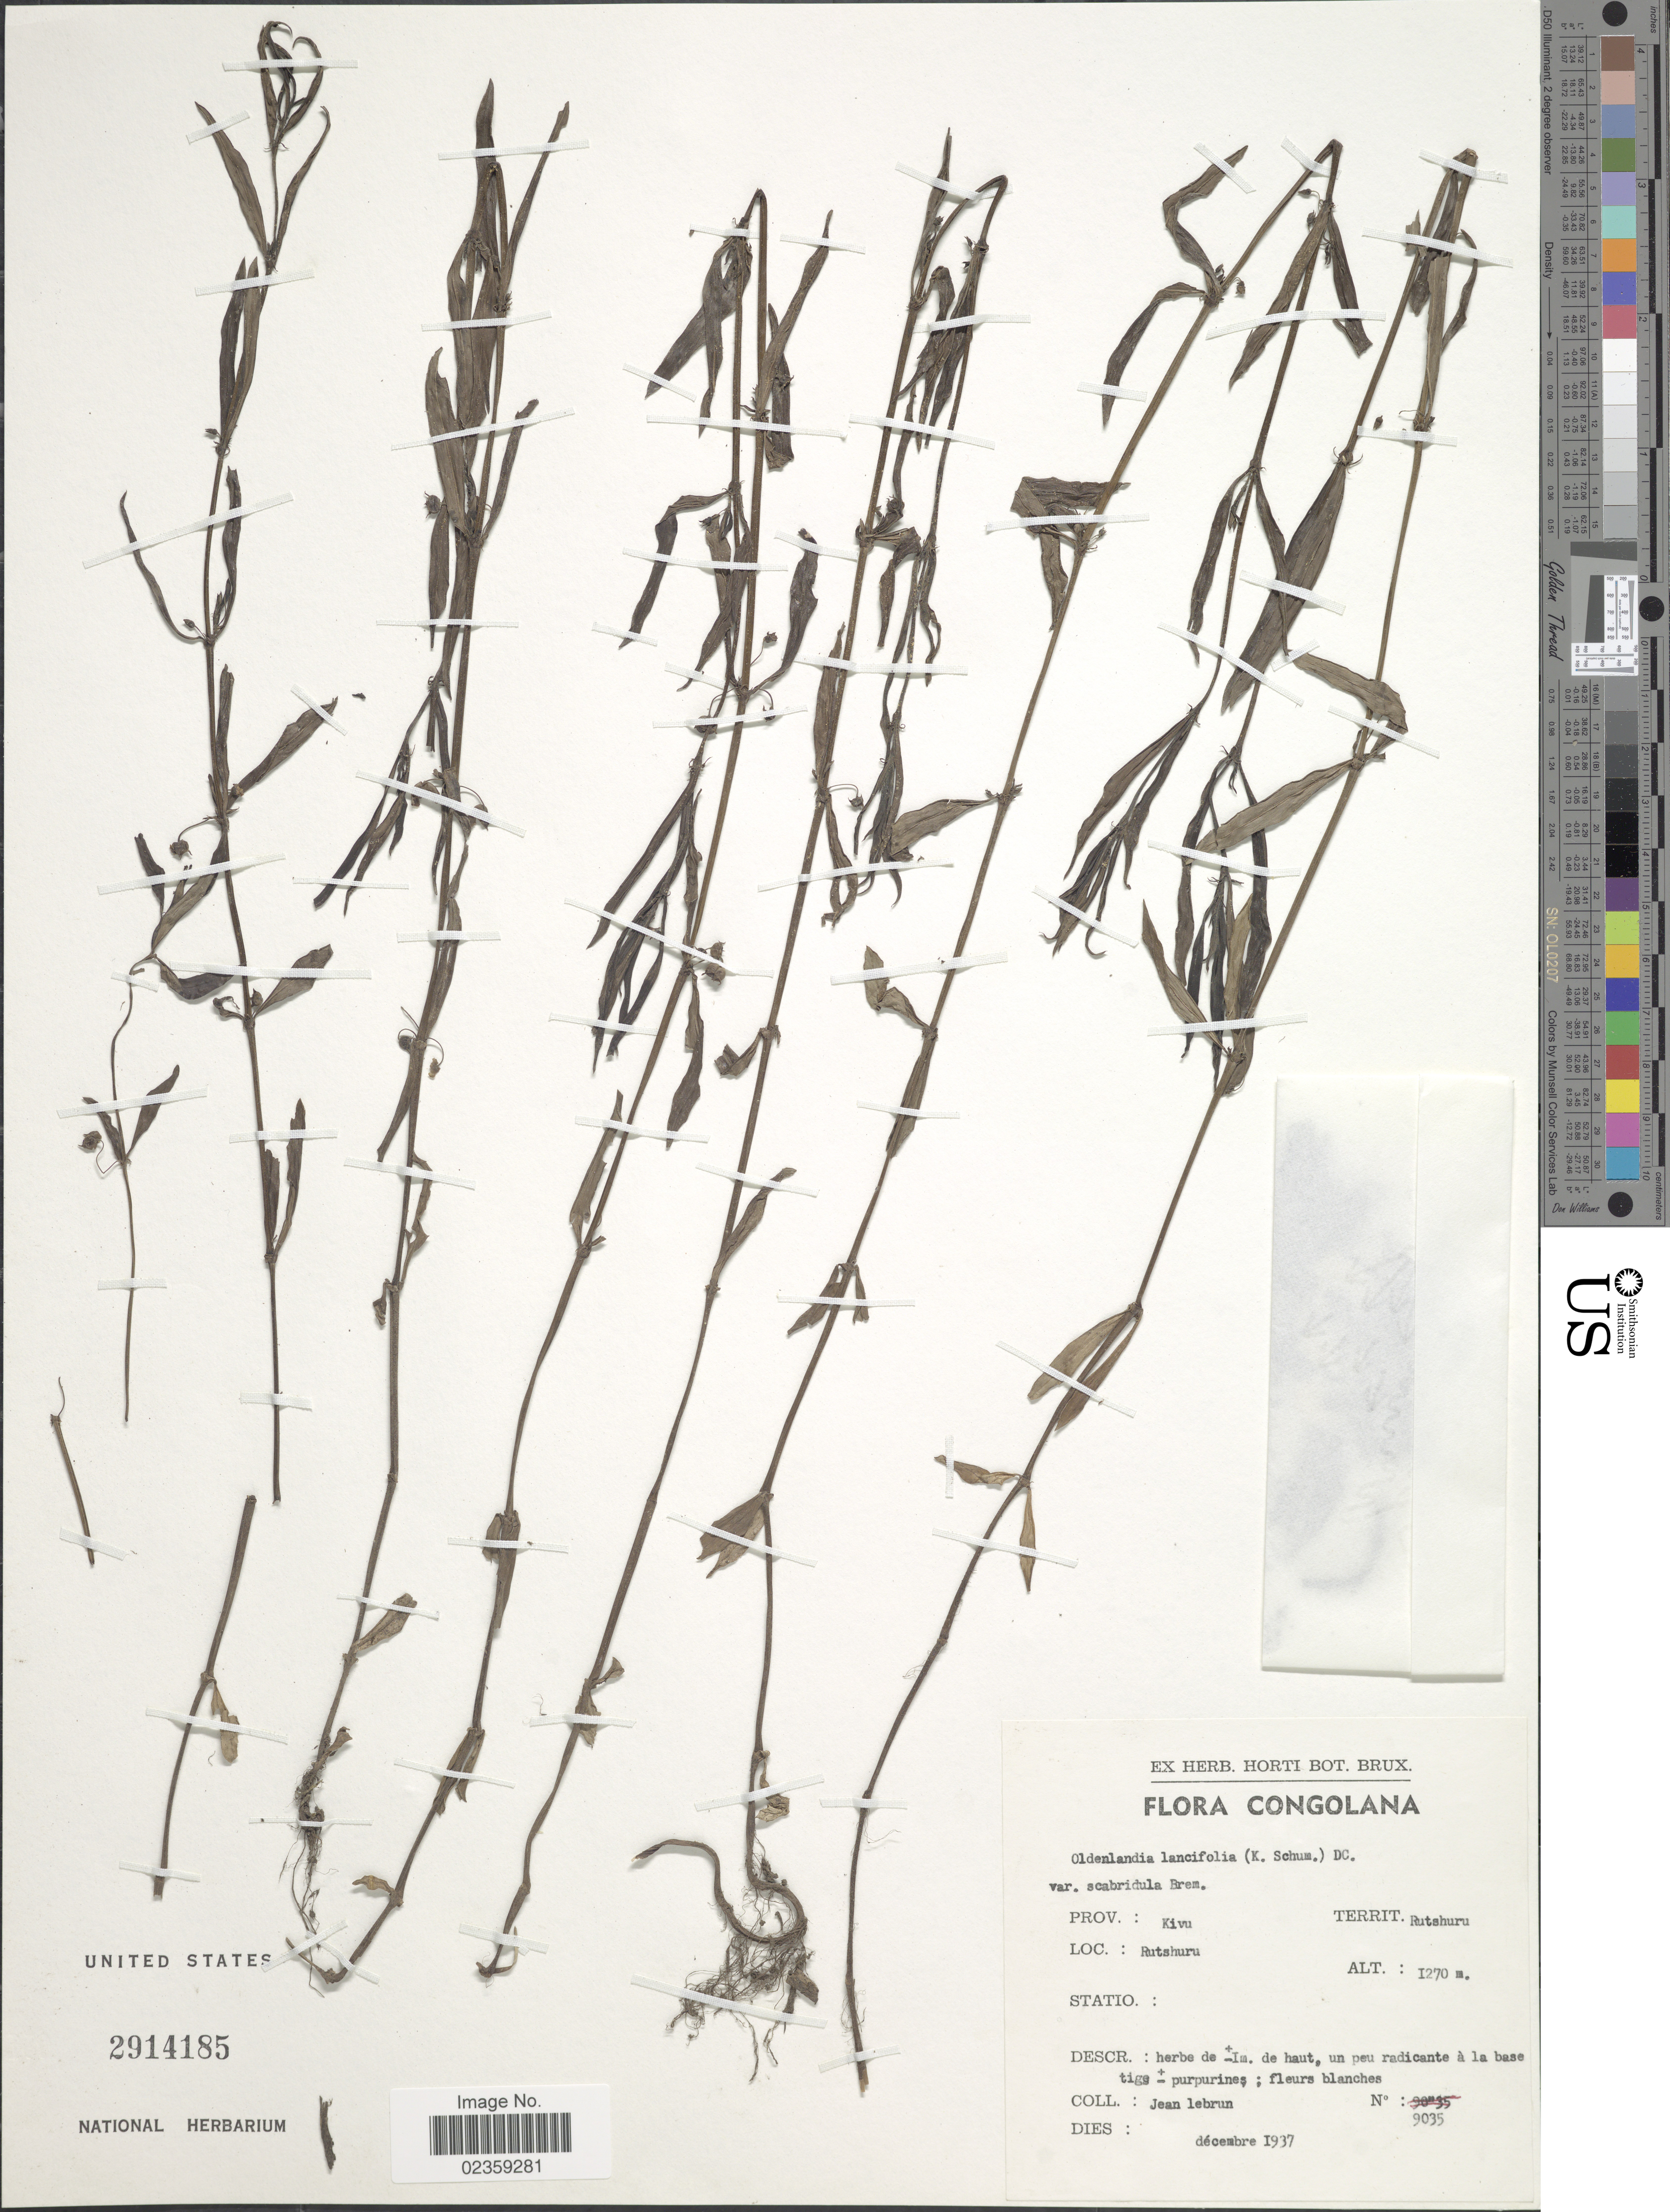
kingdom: Plantae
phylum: Tracheophyta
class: Magnoliopsida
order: Gentianales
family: Rubiaceae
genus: Oldenlandia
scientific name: Oldenlandia lancifolia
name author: (Schumach.) DC.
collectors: J. A. Lebrun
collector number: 9035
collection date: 1937-12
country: Congo, Democratic Republic of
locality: Congolana. Prov.: Kivu. Territ. Rutshuru. Rutshuru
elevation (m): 1270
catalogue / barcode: US 2914185